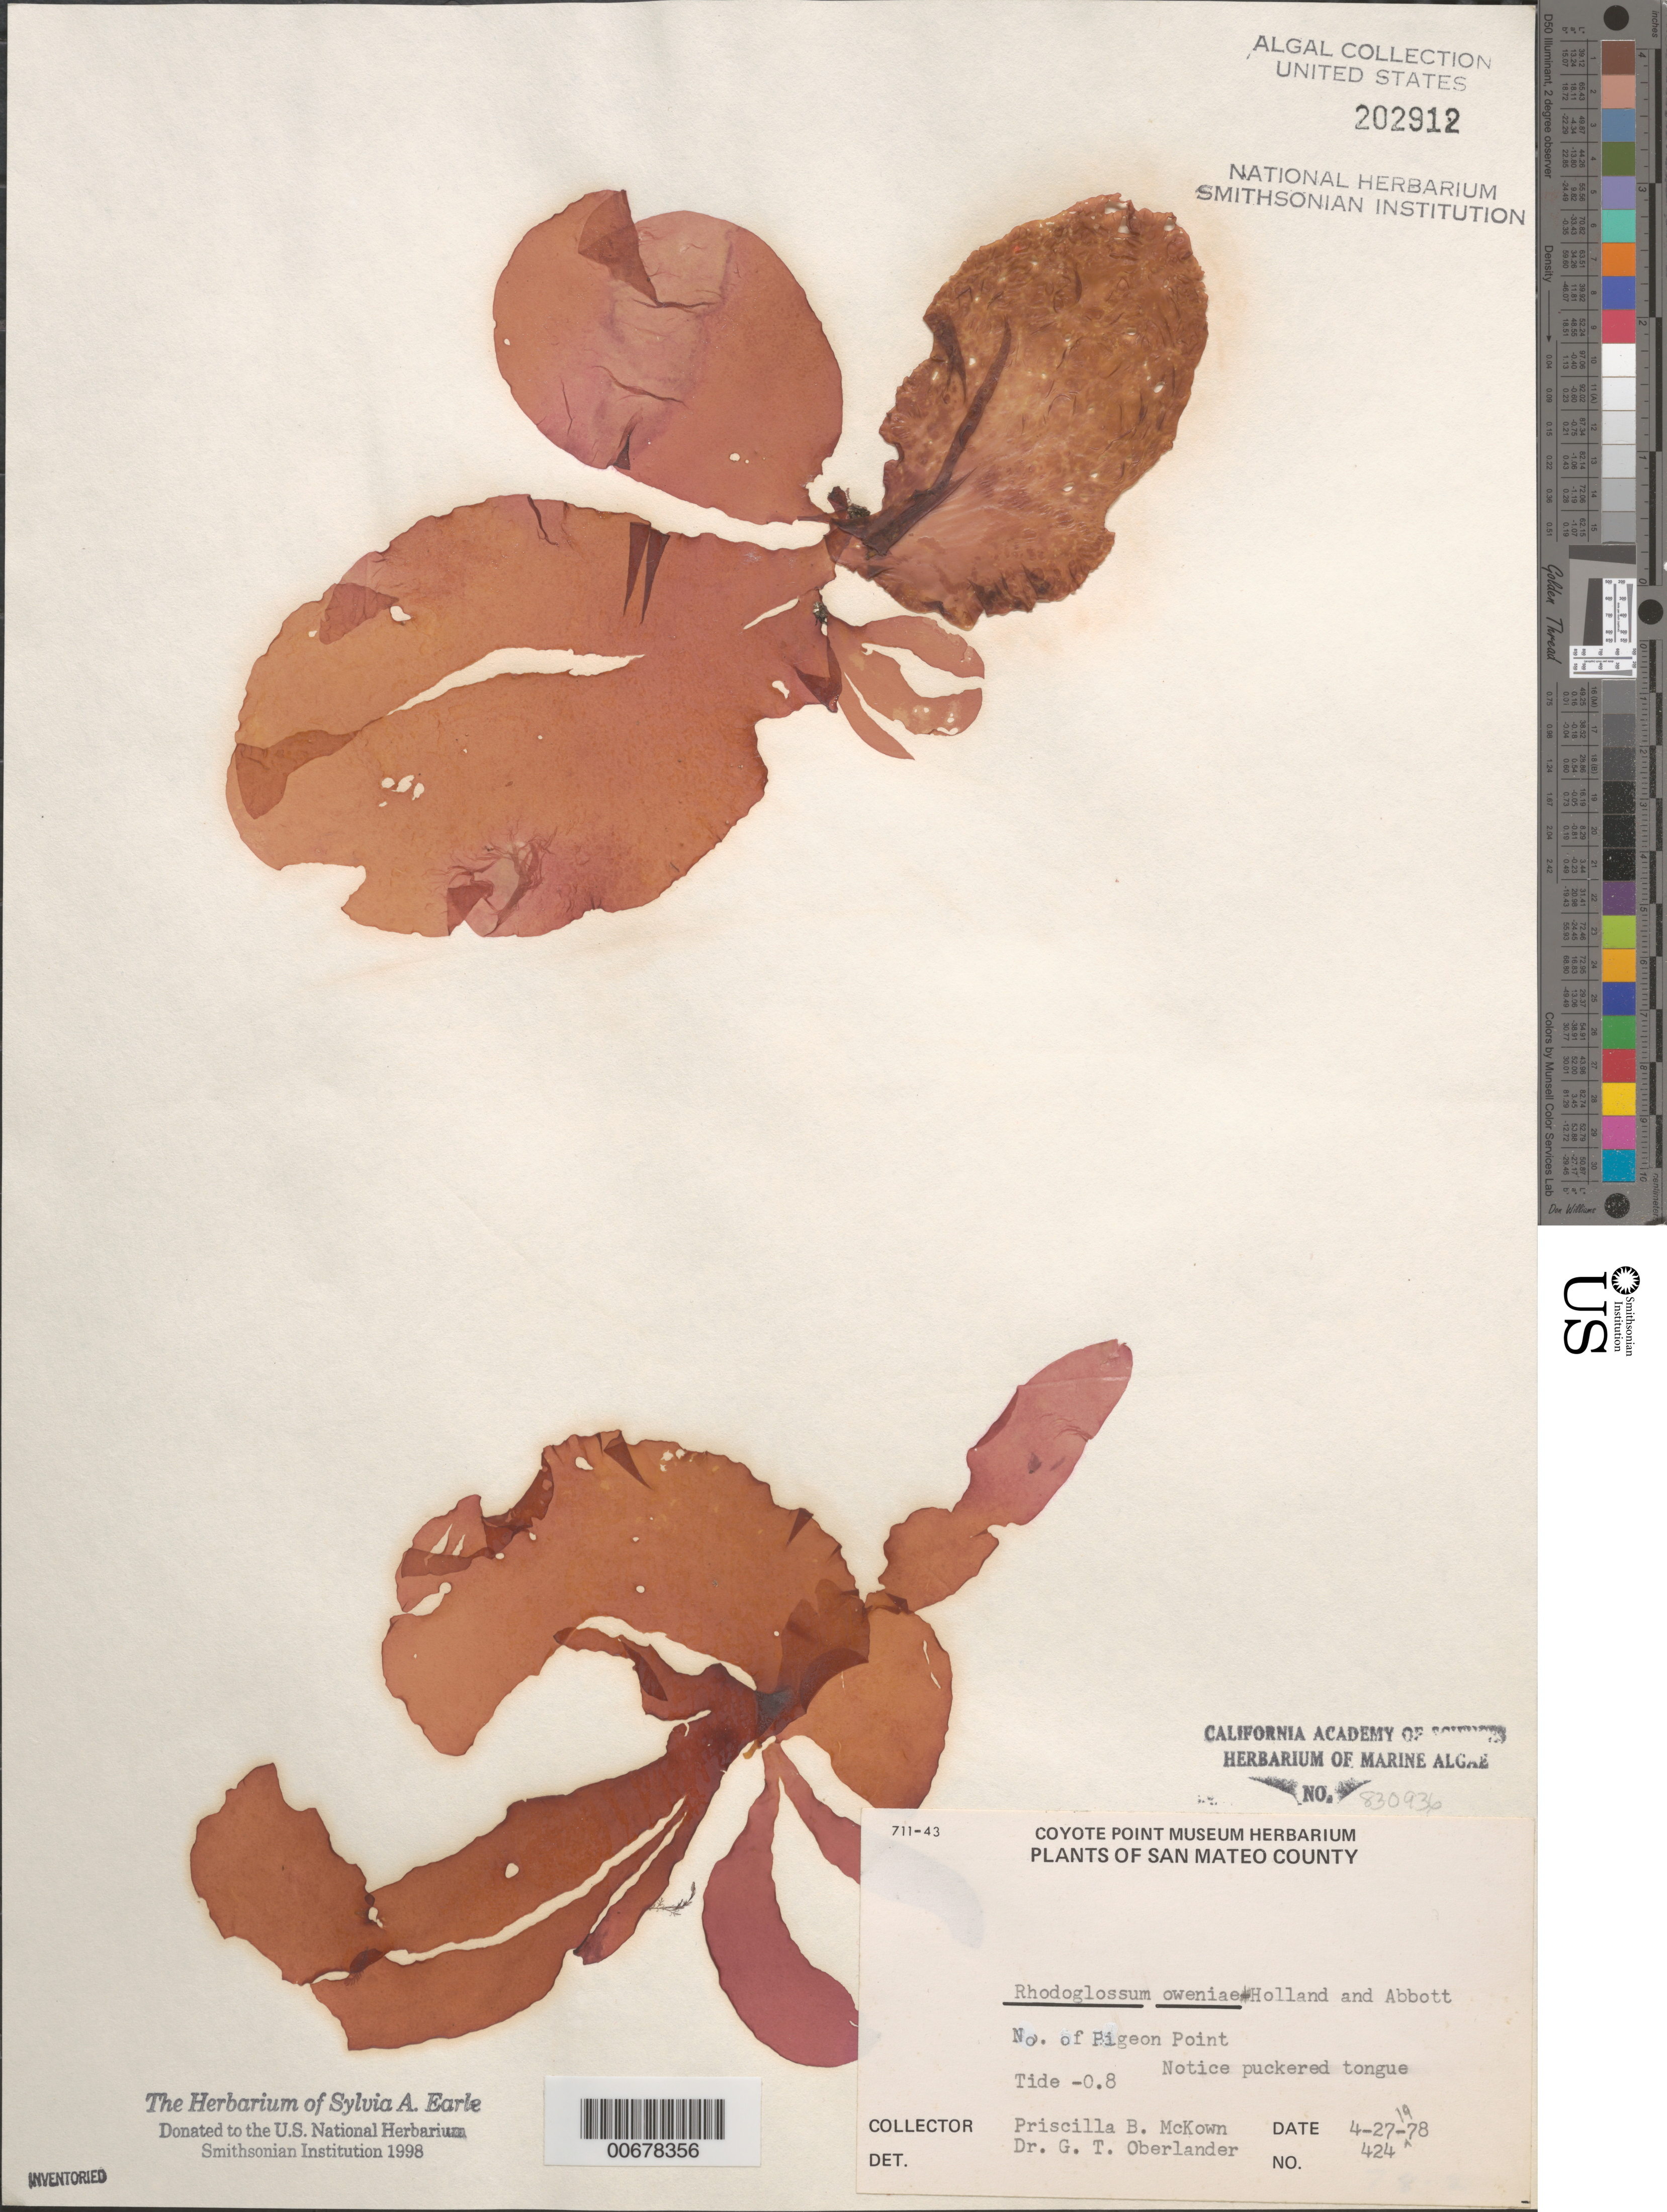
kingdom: Plantae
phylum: Rhodophyta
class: Florideophyceae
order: Gigartinales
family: Gigartinaceae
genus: Mazzaella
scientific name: Mazzaella californica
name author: (J. Agardh) G. De Toni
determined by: Algae name updating Project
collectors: P. McKown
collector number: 424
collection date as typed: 27 Apr 1978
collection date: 1978-04-27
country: United States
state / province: California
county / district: San Mateo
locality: North of Pigeon Point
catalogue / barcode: US 202912